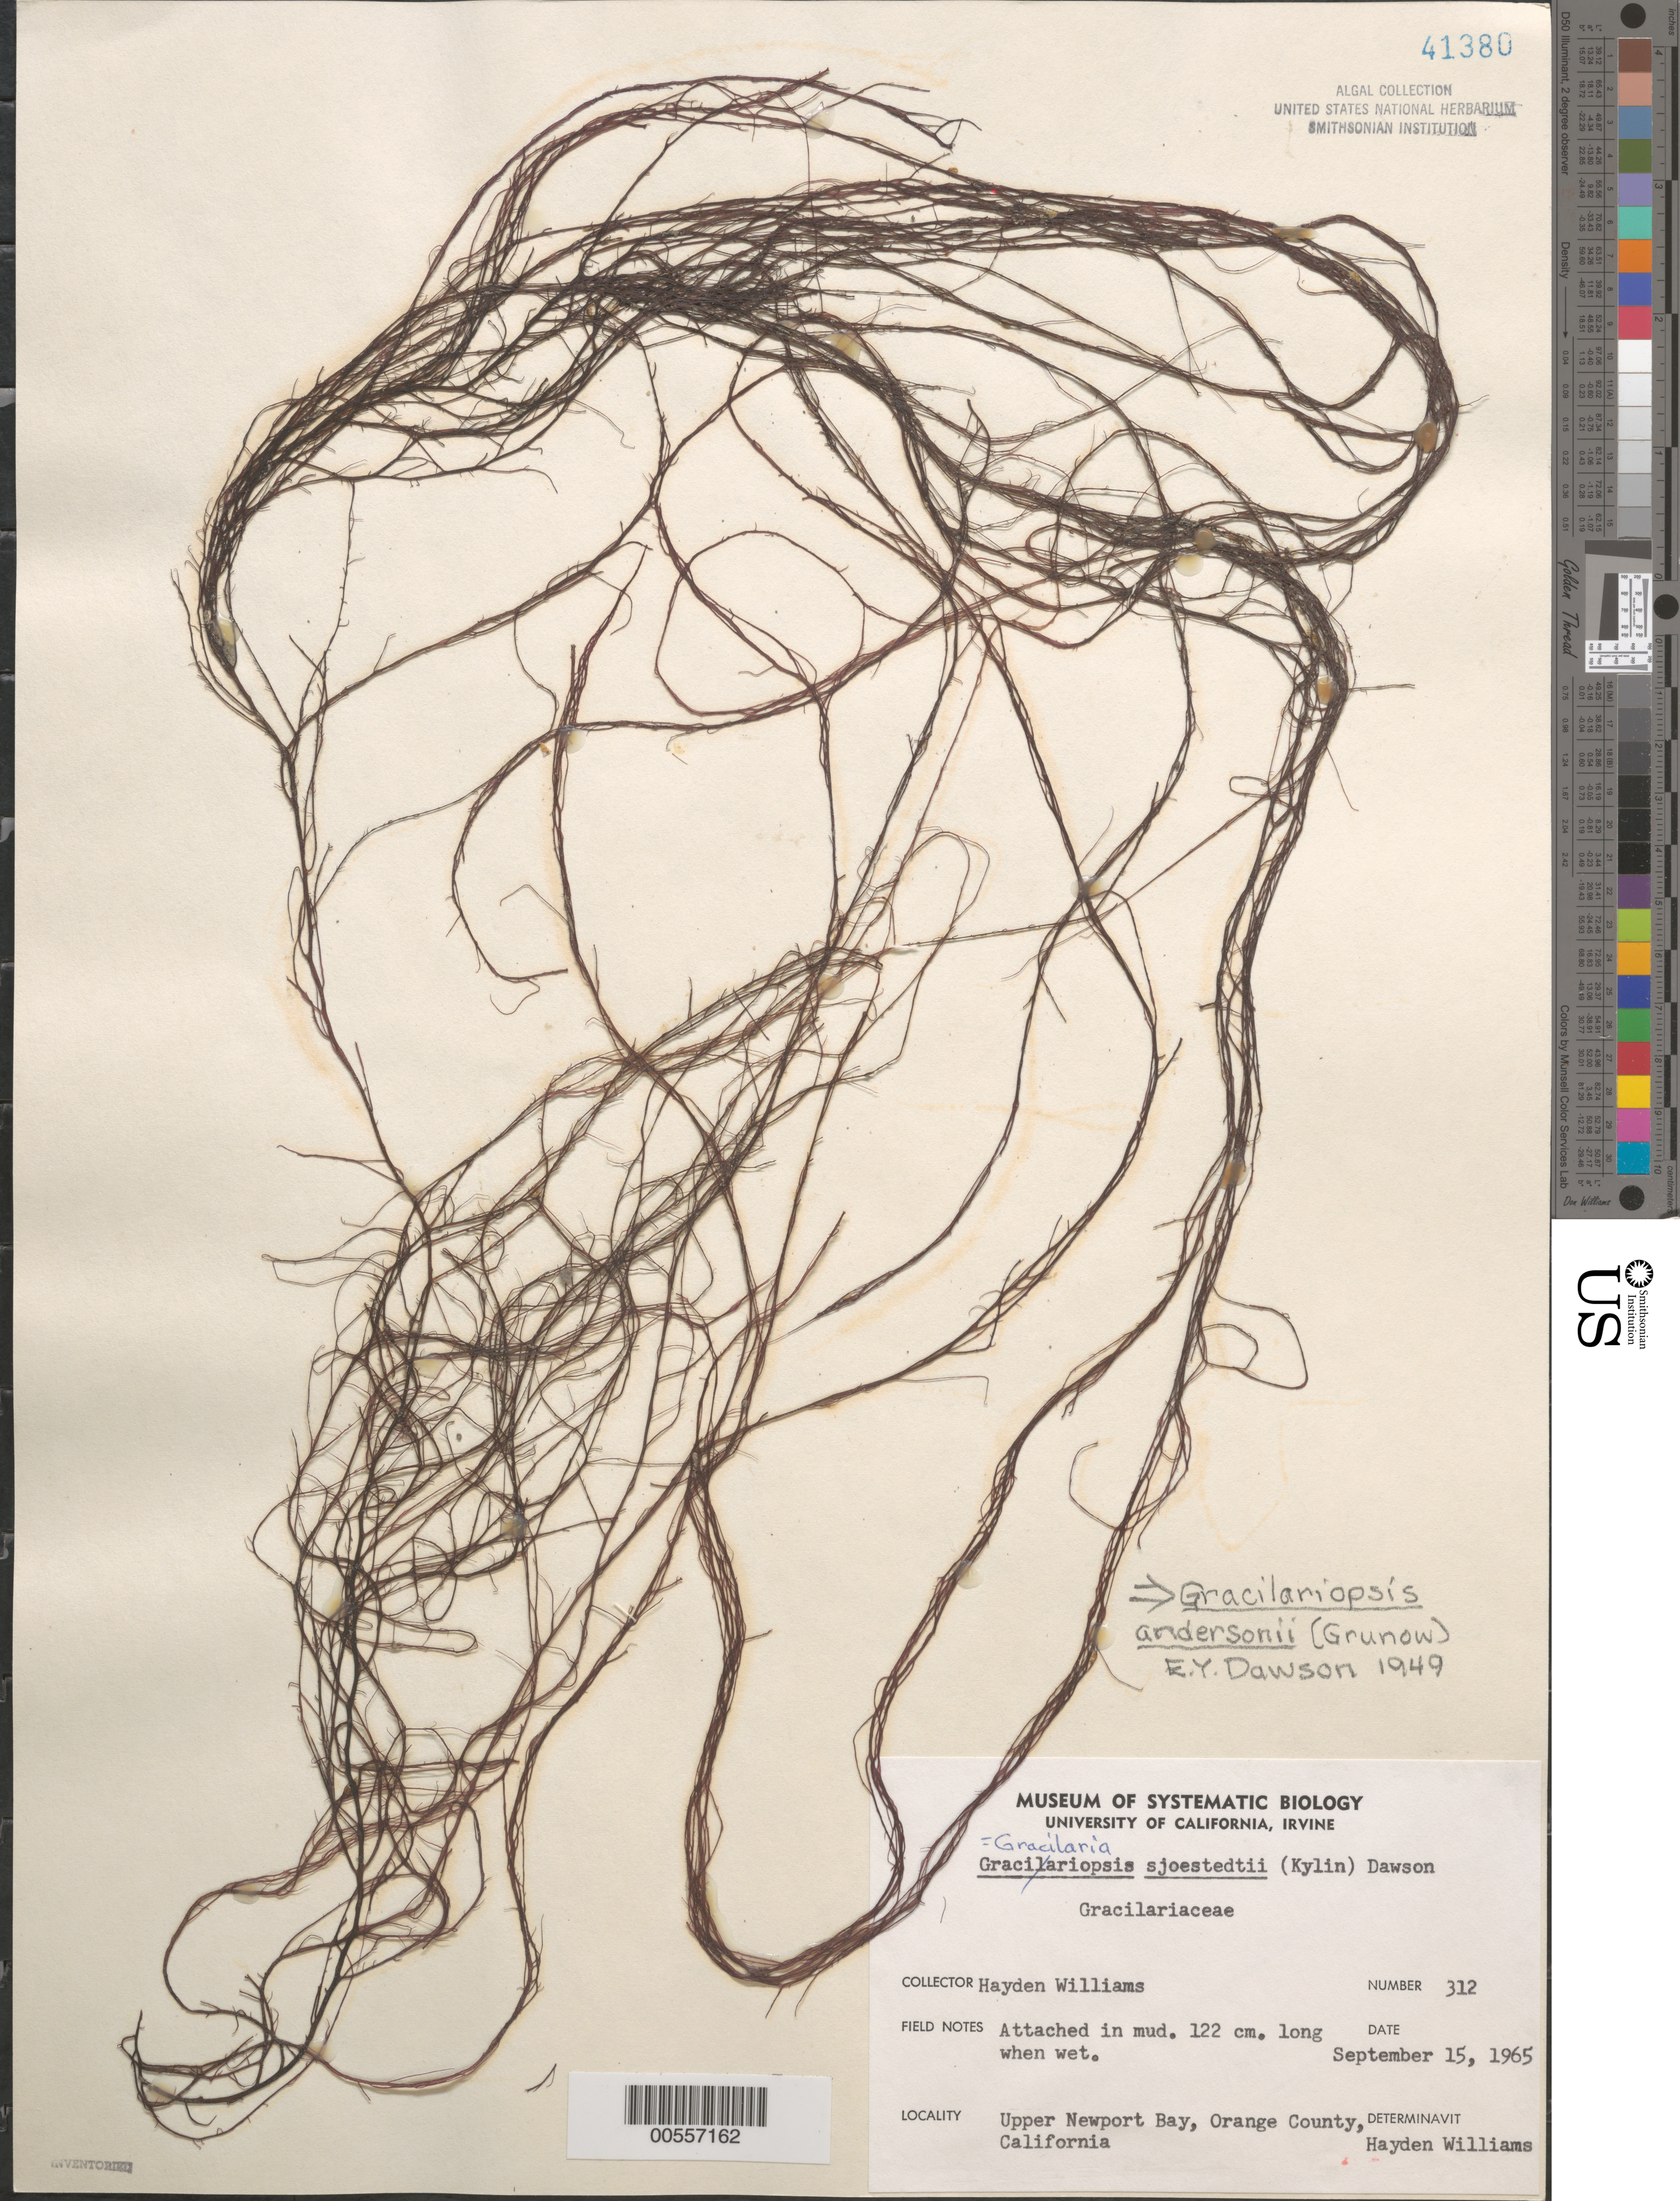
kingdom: Plantae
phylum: Rhodophyta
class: Florideophyceae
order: Gracilariales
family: Gracilariaceae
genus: Gracilariopsis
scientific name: Gracilariopsis andersonii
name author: (Grunow) E.Y. Dawson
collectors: H. R. Williams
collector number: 312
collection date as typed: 15 Sep 1965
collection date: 1965-09-15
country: United States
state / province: California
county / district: Orange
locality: Upper Newport Bay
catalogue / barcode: US 41380